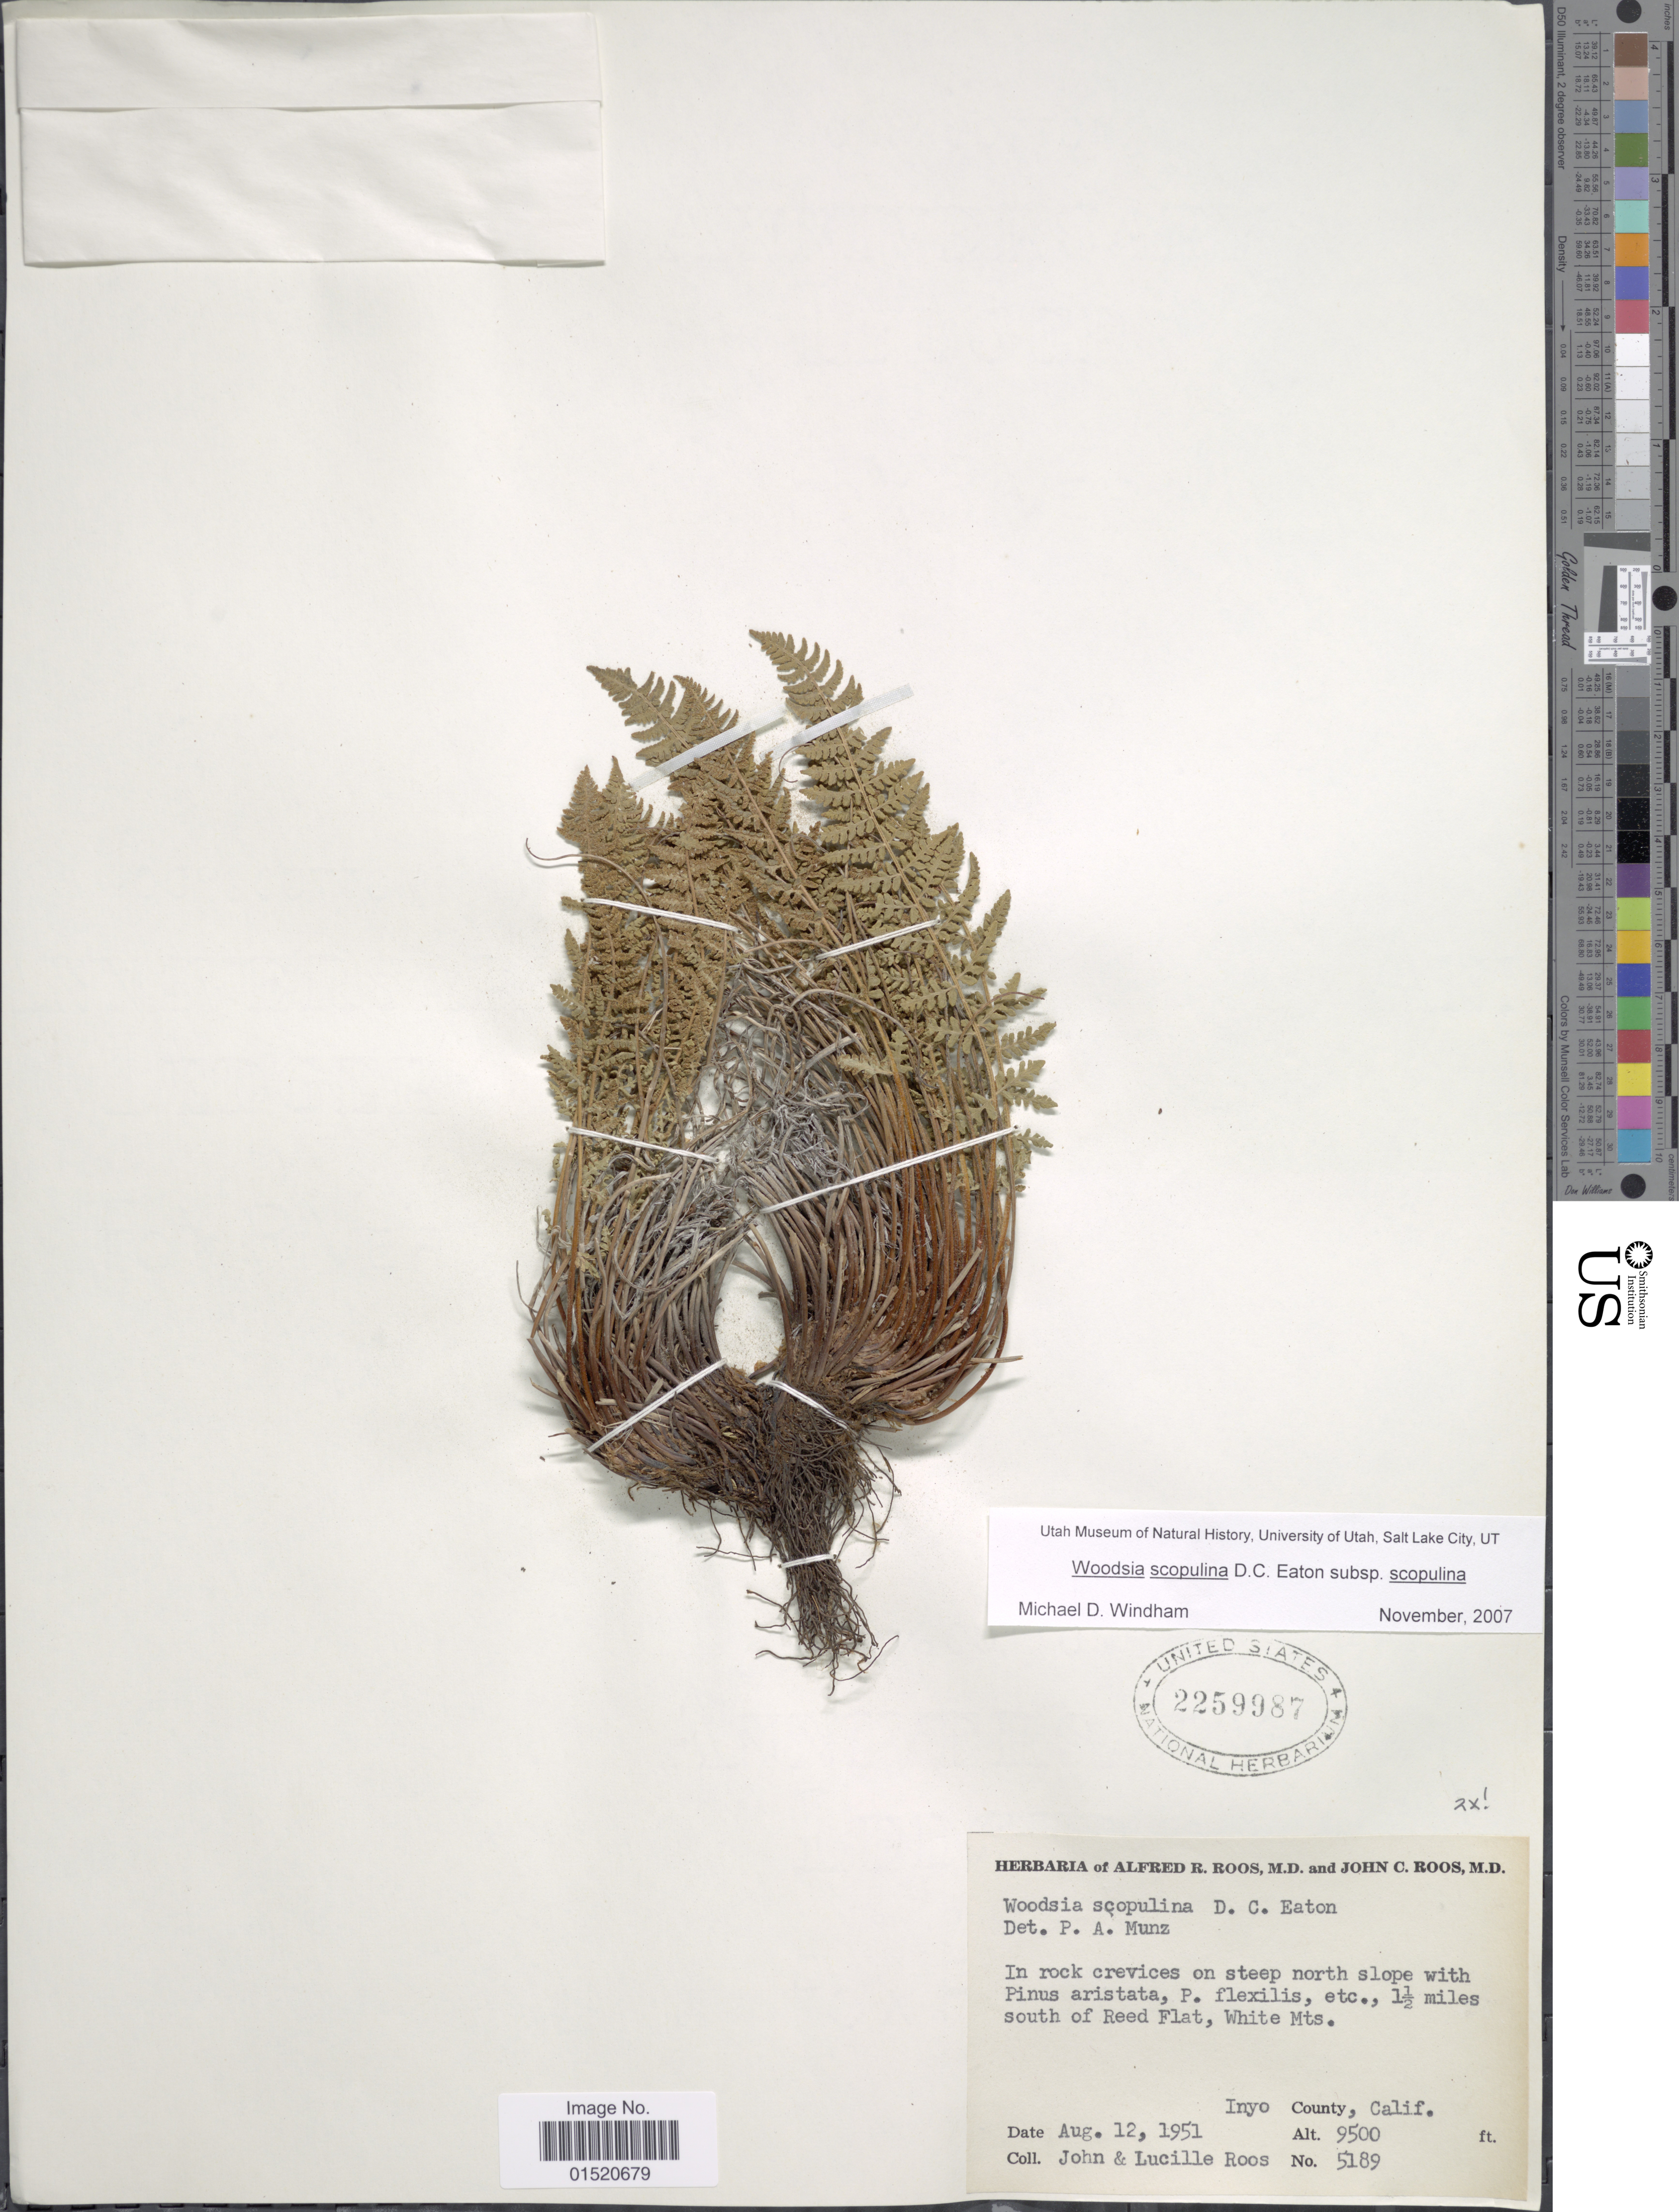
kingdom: Plantae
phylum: Tracheophyta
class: Polypodiopsida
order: Polypodiales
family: Woodsiaceae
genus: Woodsia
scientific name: Woodsia scopulina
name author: D.C. Eaton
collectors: J. C. Roos & L. Roos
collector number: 5189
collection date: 1951-08-12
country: United States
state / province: California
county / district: Inyo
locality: In rock crevices on steep north slope with Pinus aristata, P. flexilis, etc., 1½ miles south of Reed Flat, White Mts, Inyo County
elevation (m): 2896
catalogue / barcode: US 2259987